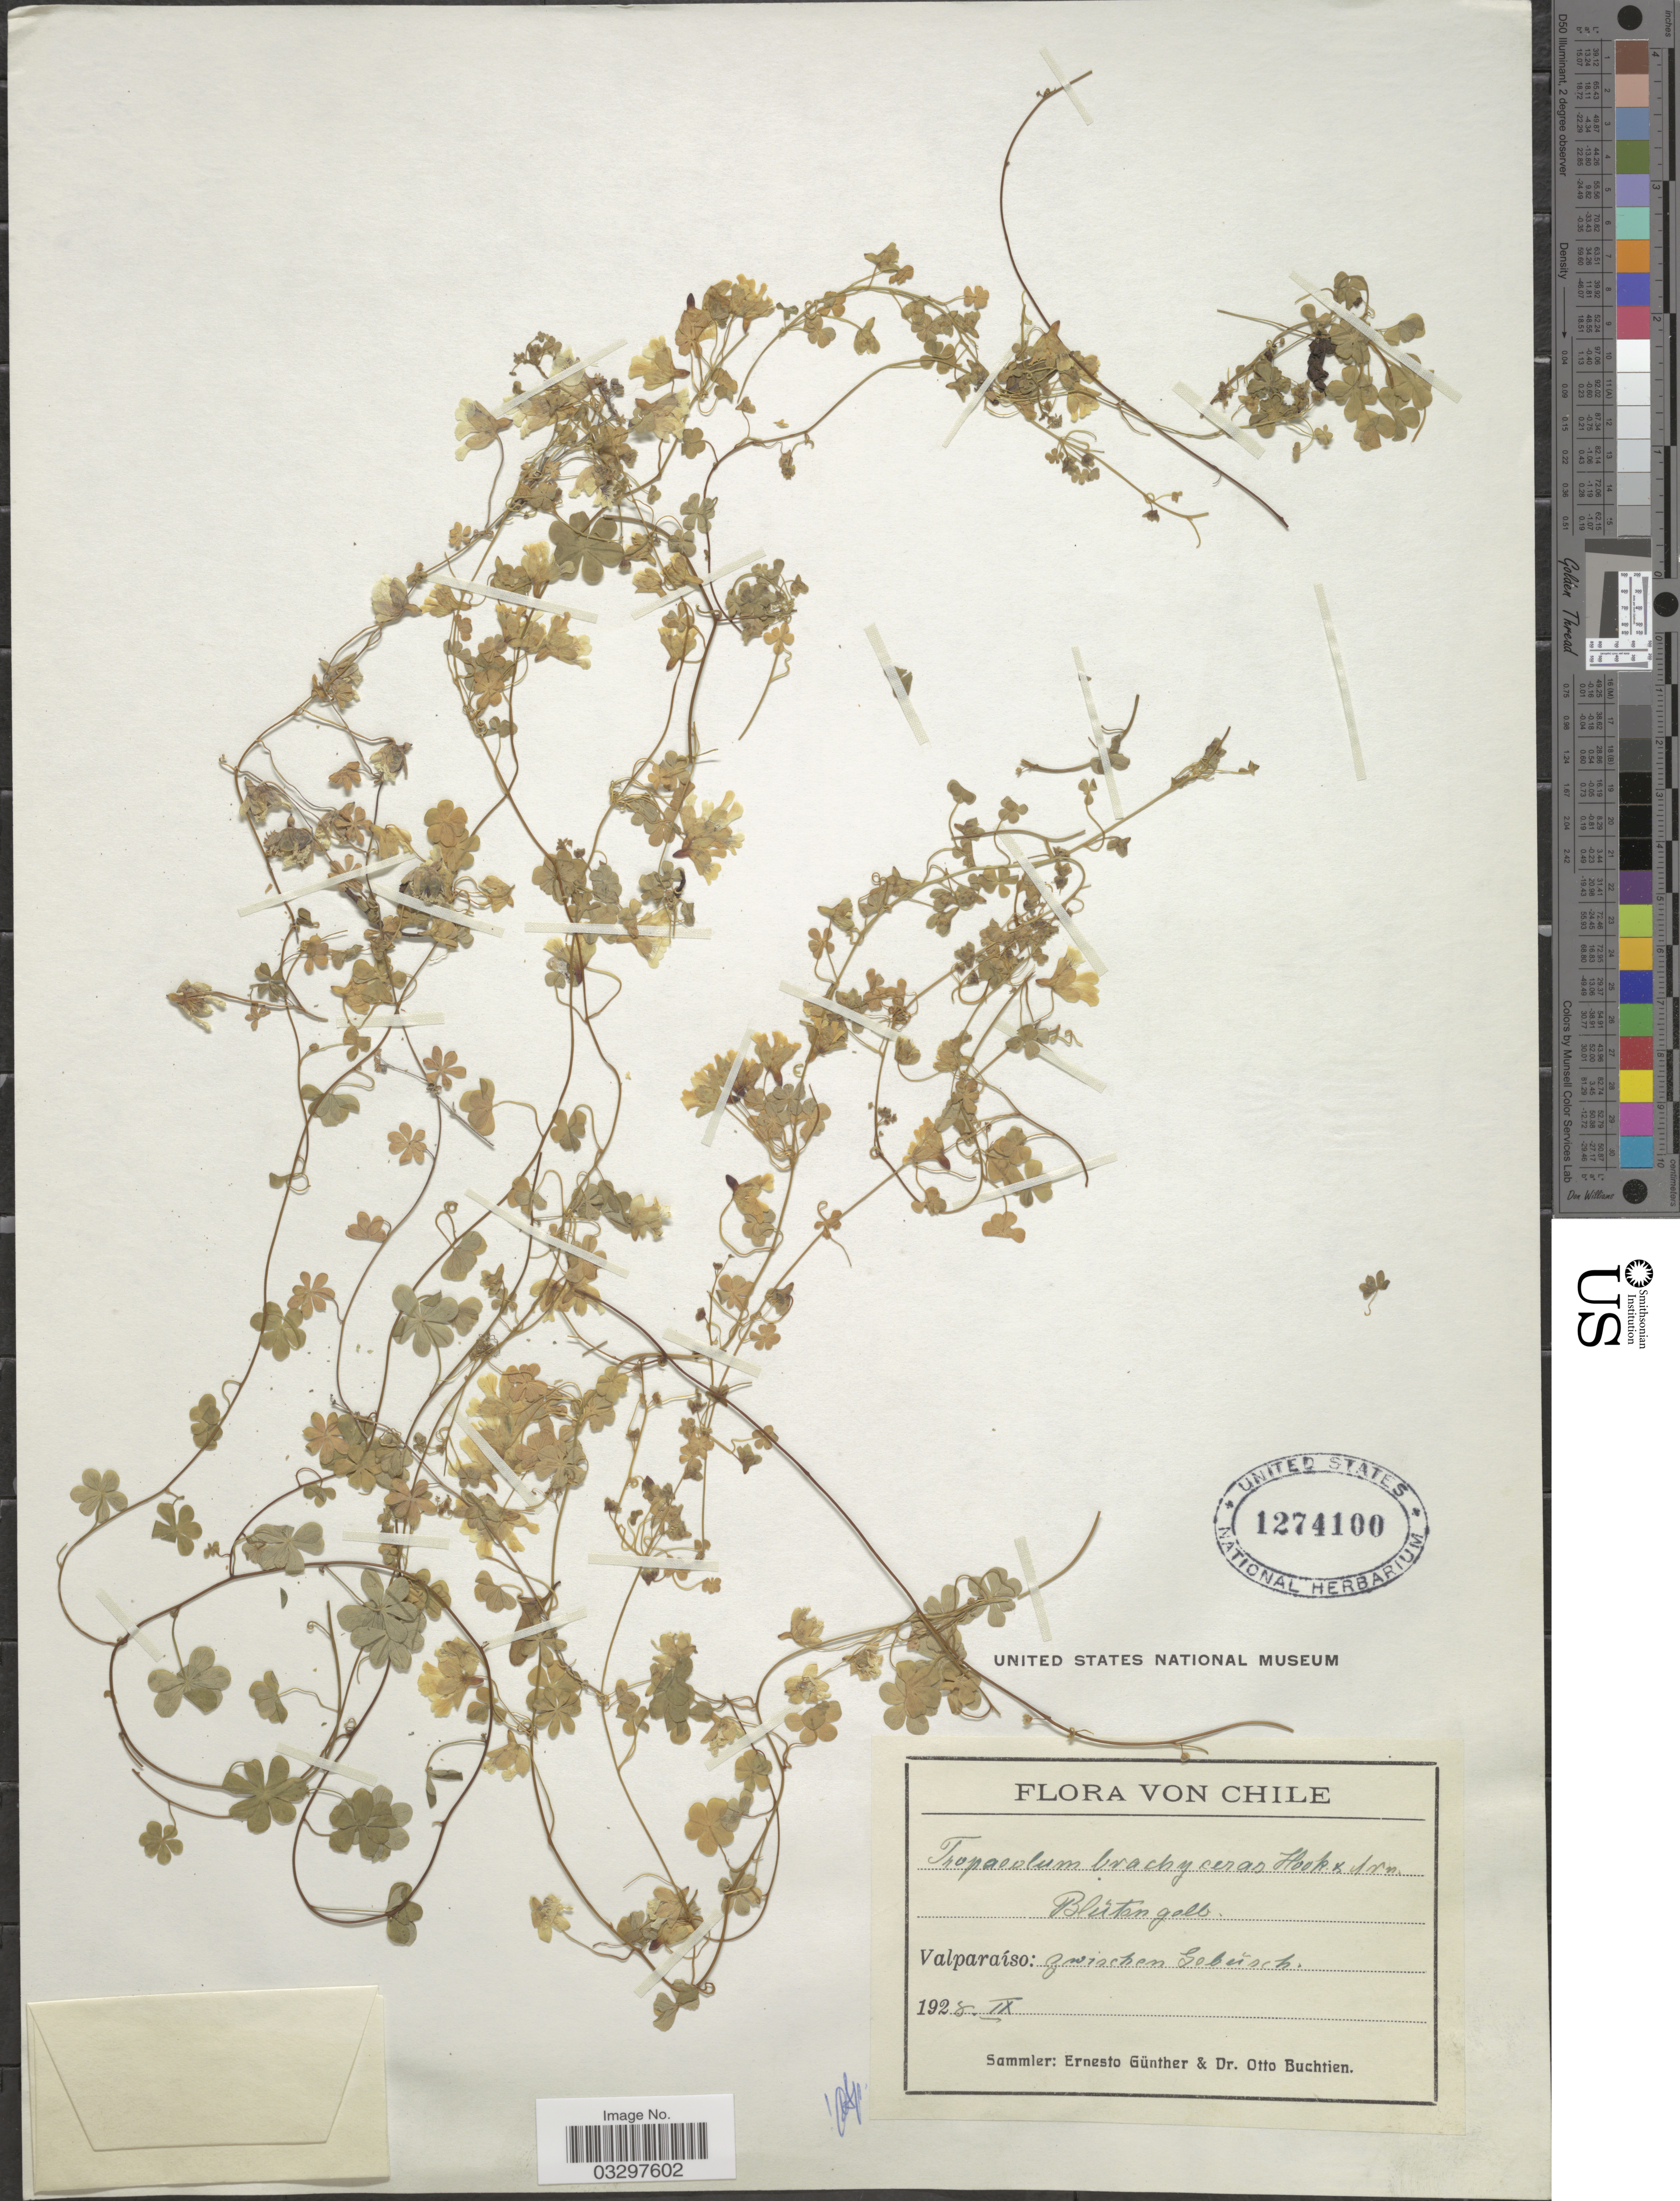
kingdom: Plantae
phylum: Tracheophyta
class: Magnoliopsida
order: Brassicales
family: Tropaeolaceae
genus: Tropaeolum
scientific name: Tropaeolum brachyceras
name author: Hook. & Arn.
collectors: E. Gunther & O. Buchtien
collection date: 1928-09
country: Chile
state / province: Valparaíso (V)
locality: Valparaíso: zwischen Gebüsch.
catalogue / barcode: US 1274100